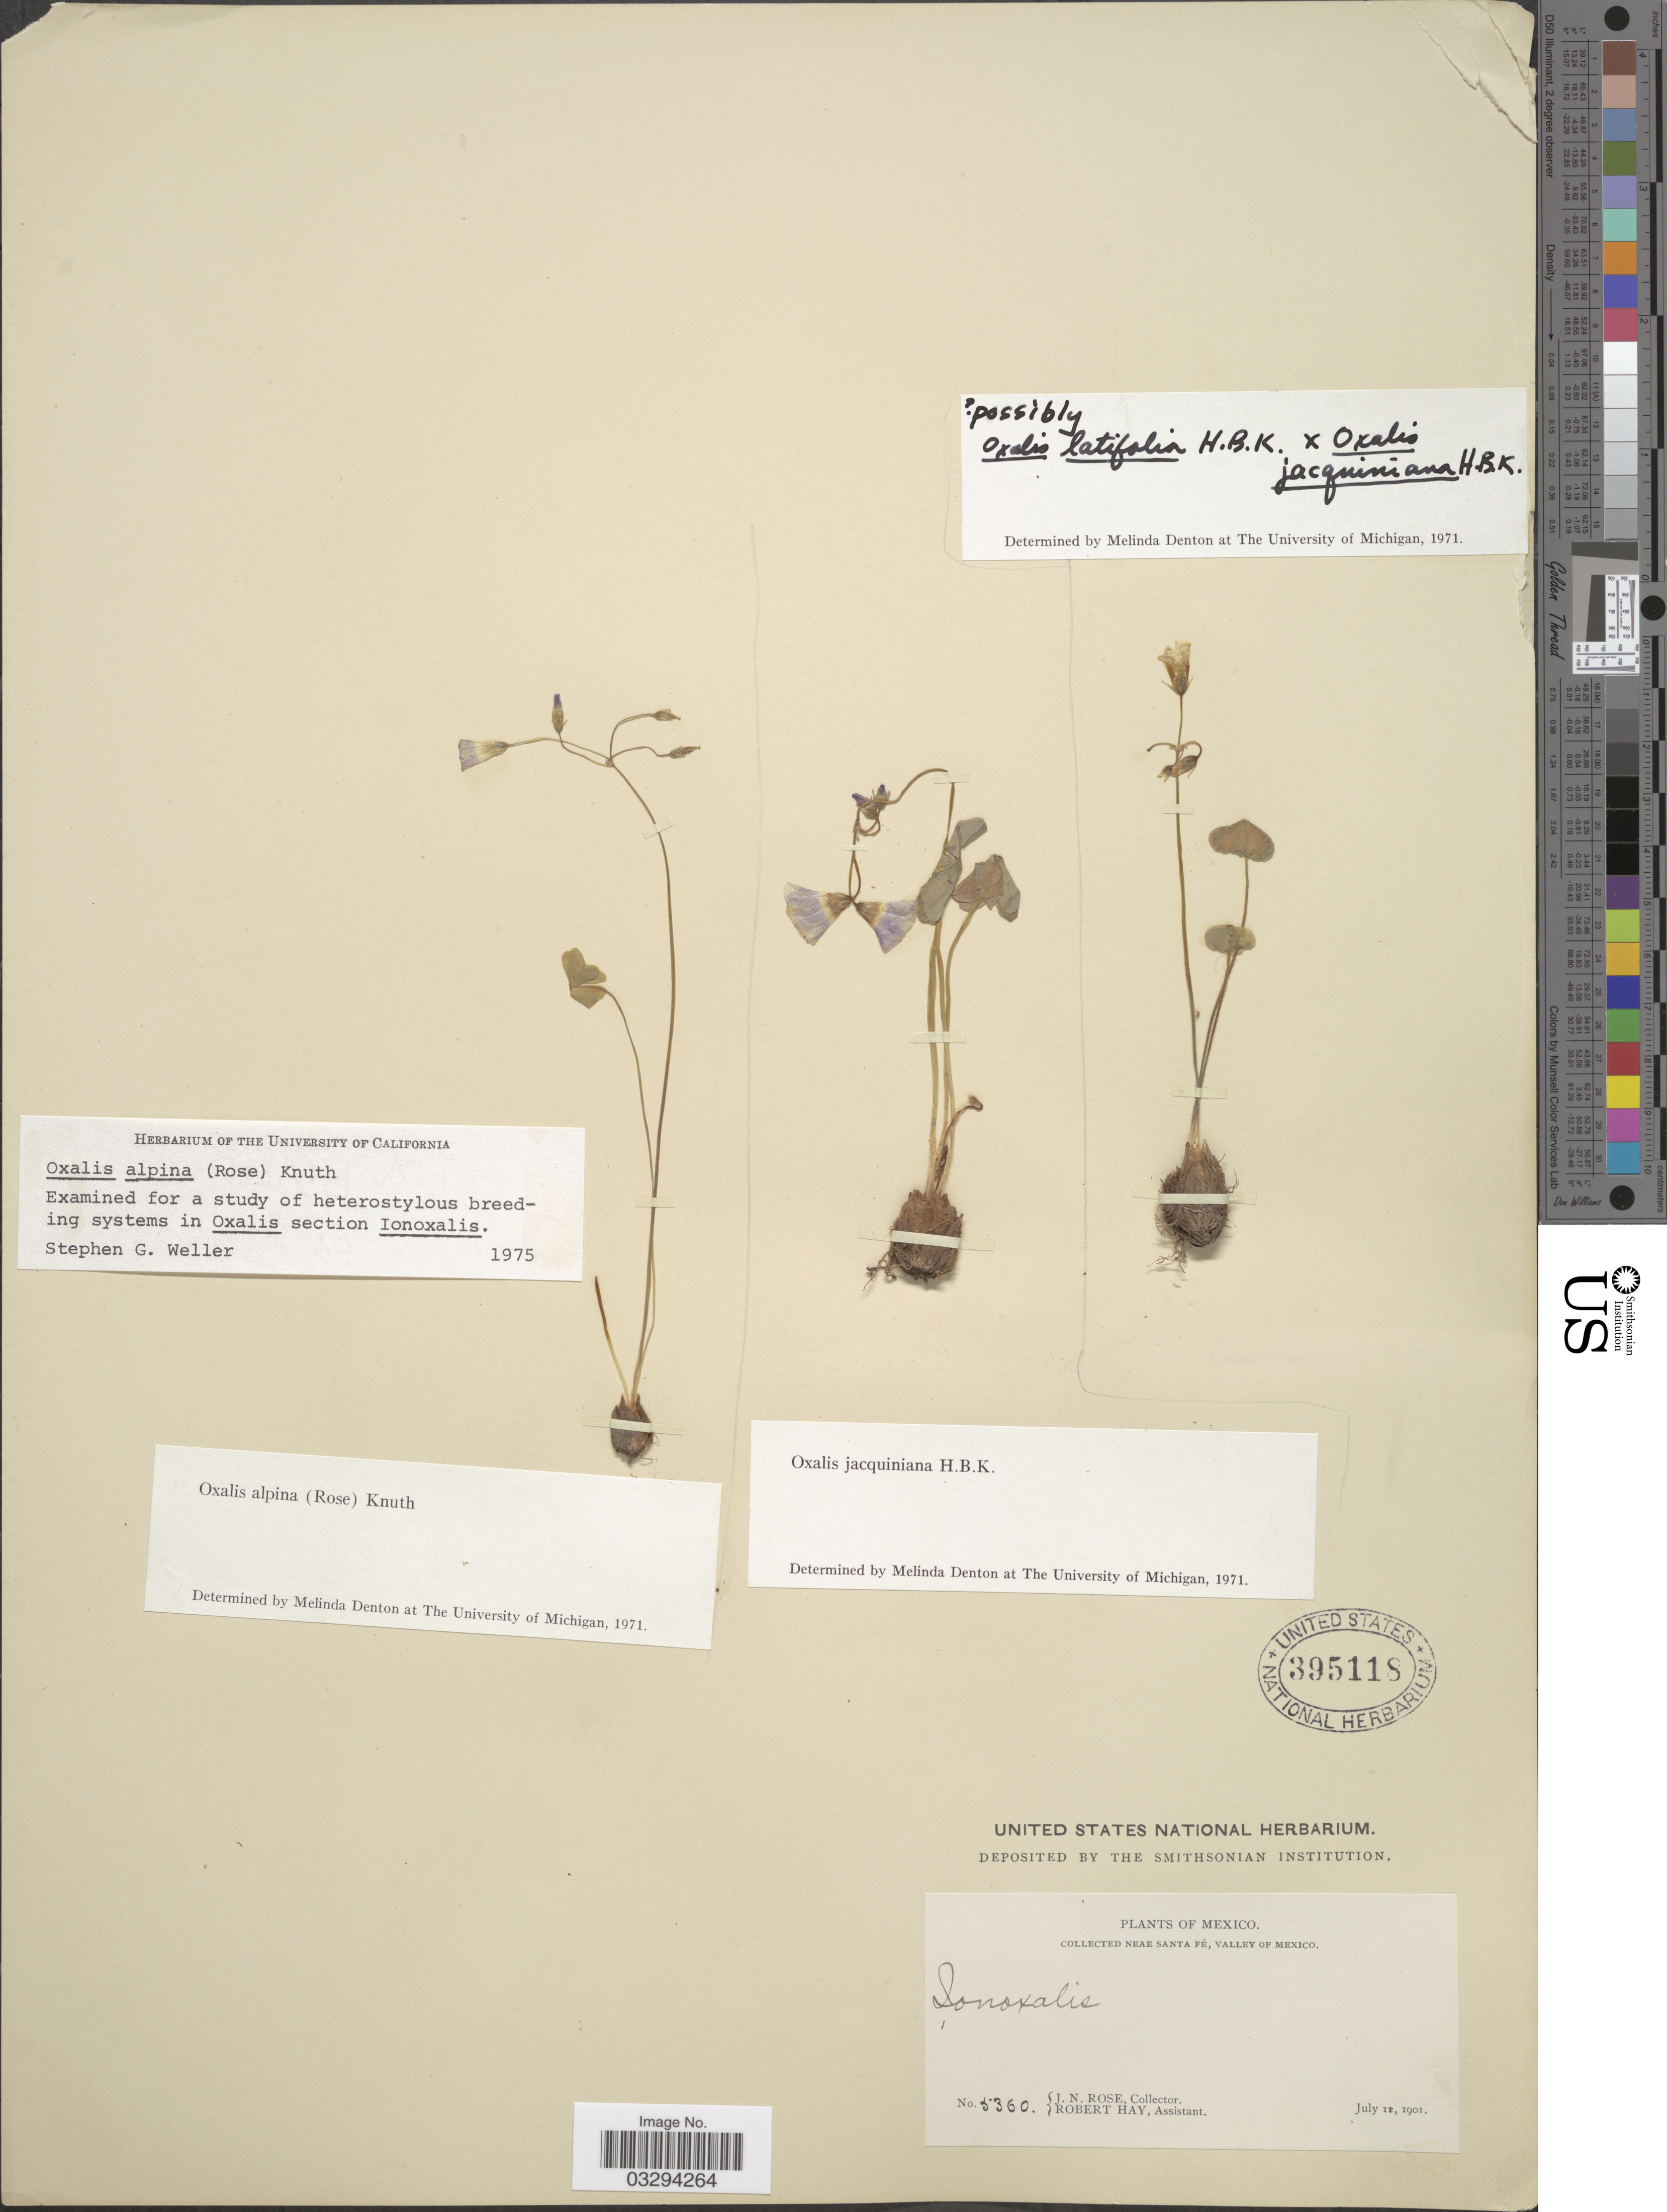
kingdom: Plantae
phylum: Tracheophyta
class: Magnoliopsida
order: Oxalidales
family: Oxalidaceae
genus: Oxalis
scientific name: Oxalis alpina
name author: (Rose) R. Knuth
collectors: J. N. Rose & R. Hay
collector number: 5360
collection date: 1901-07-12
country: Mexico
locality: Neae Santa Fé, valley of Mexico.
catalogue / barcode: US 395118